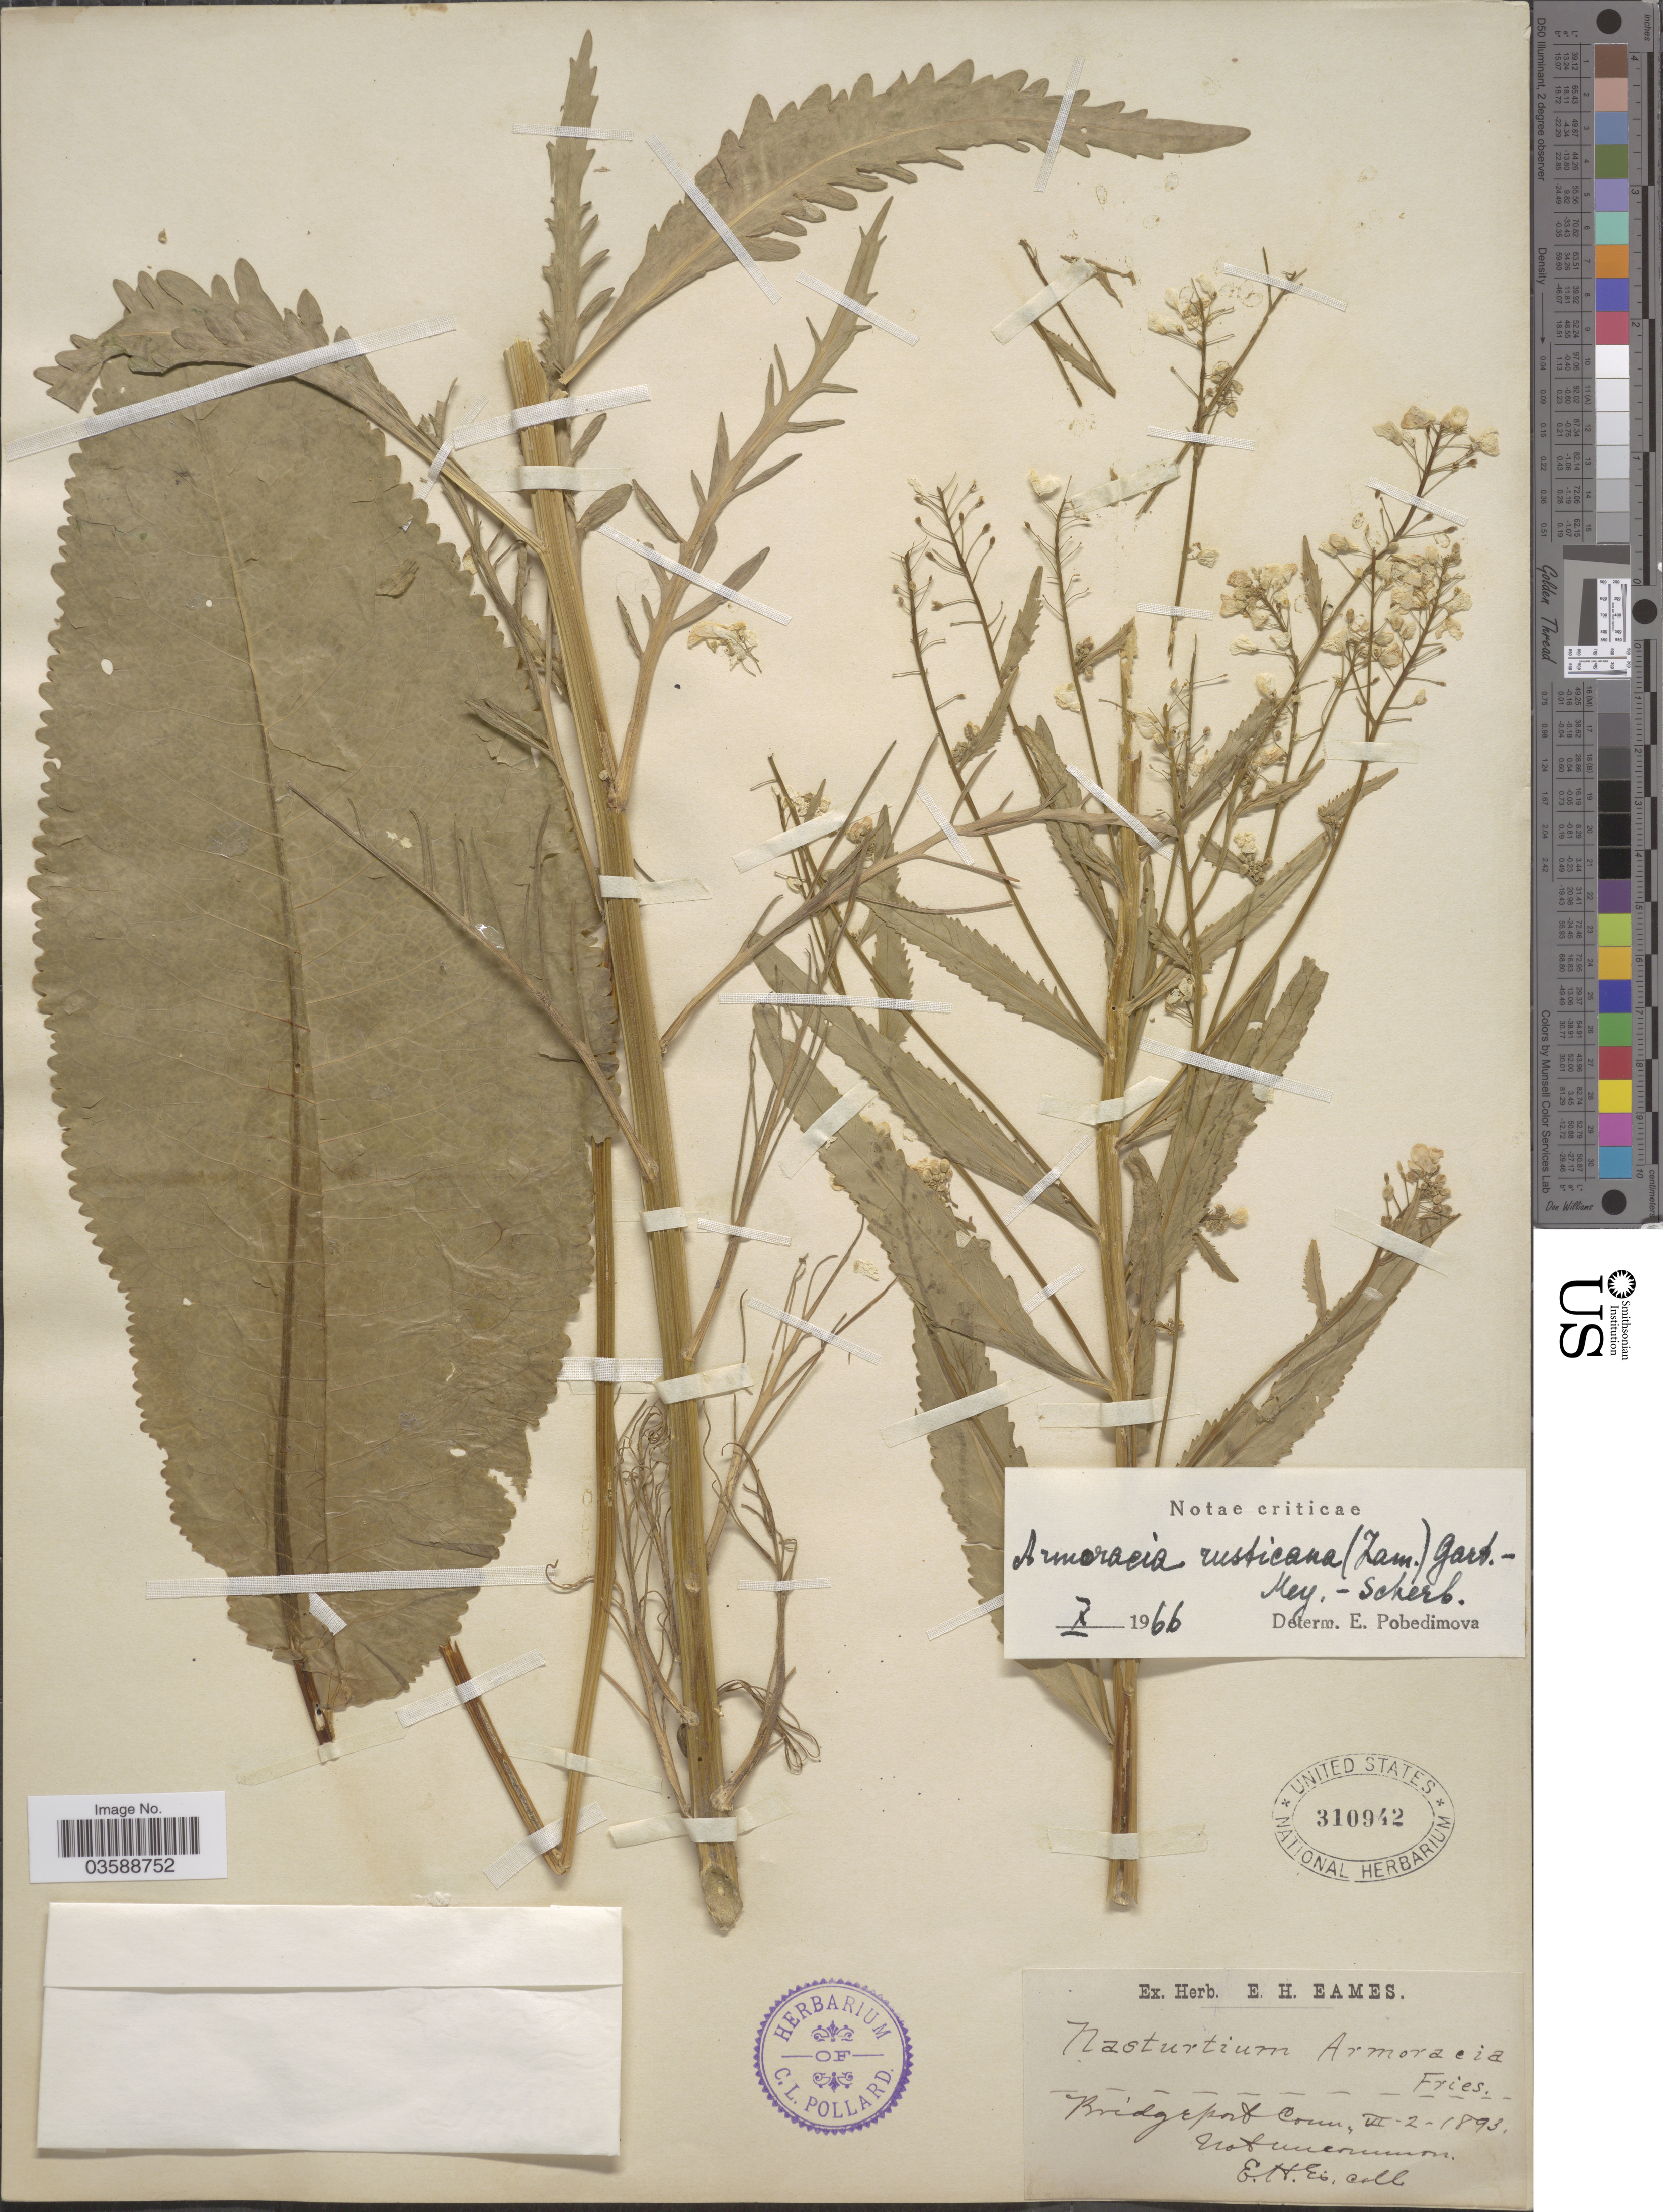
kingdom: Plantae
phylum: Tracheophyta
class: Magnoliopsida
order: Brassicales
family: Brassicaceae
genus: Armoracia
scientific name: Armoracia rusticana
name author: G. Gaertn. et al.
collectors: E. H. Eames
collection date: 1893-06-02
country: United States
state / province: Connecticut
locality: Bridgeport.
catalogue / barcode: US 310942